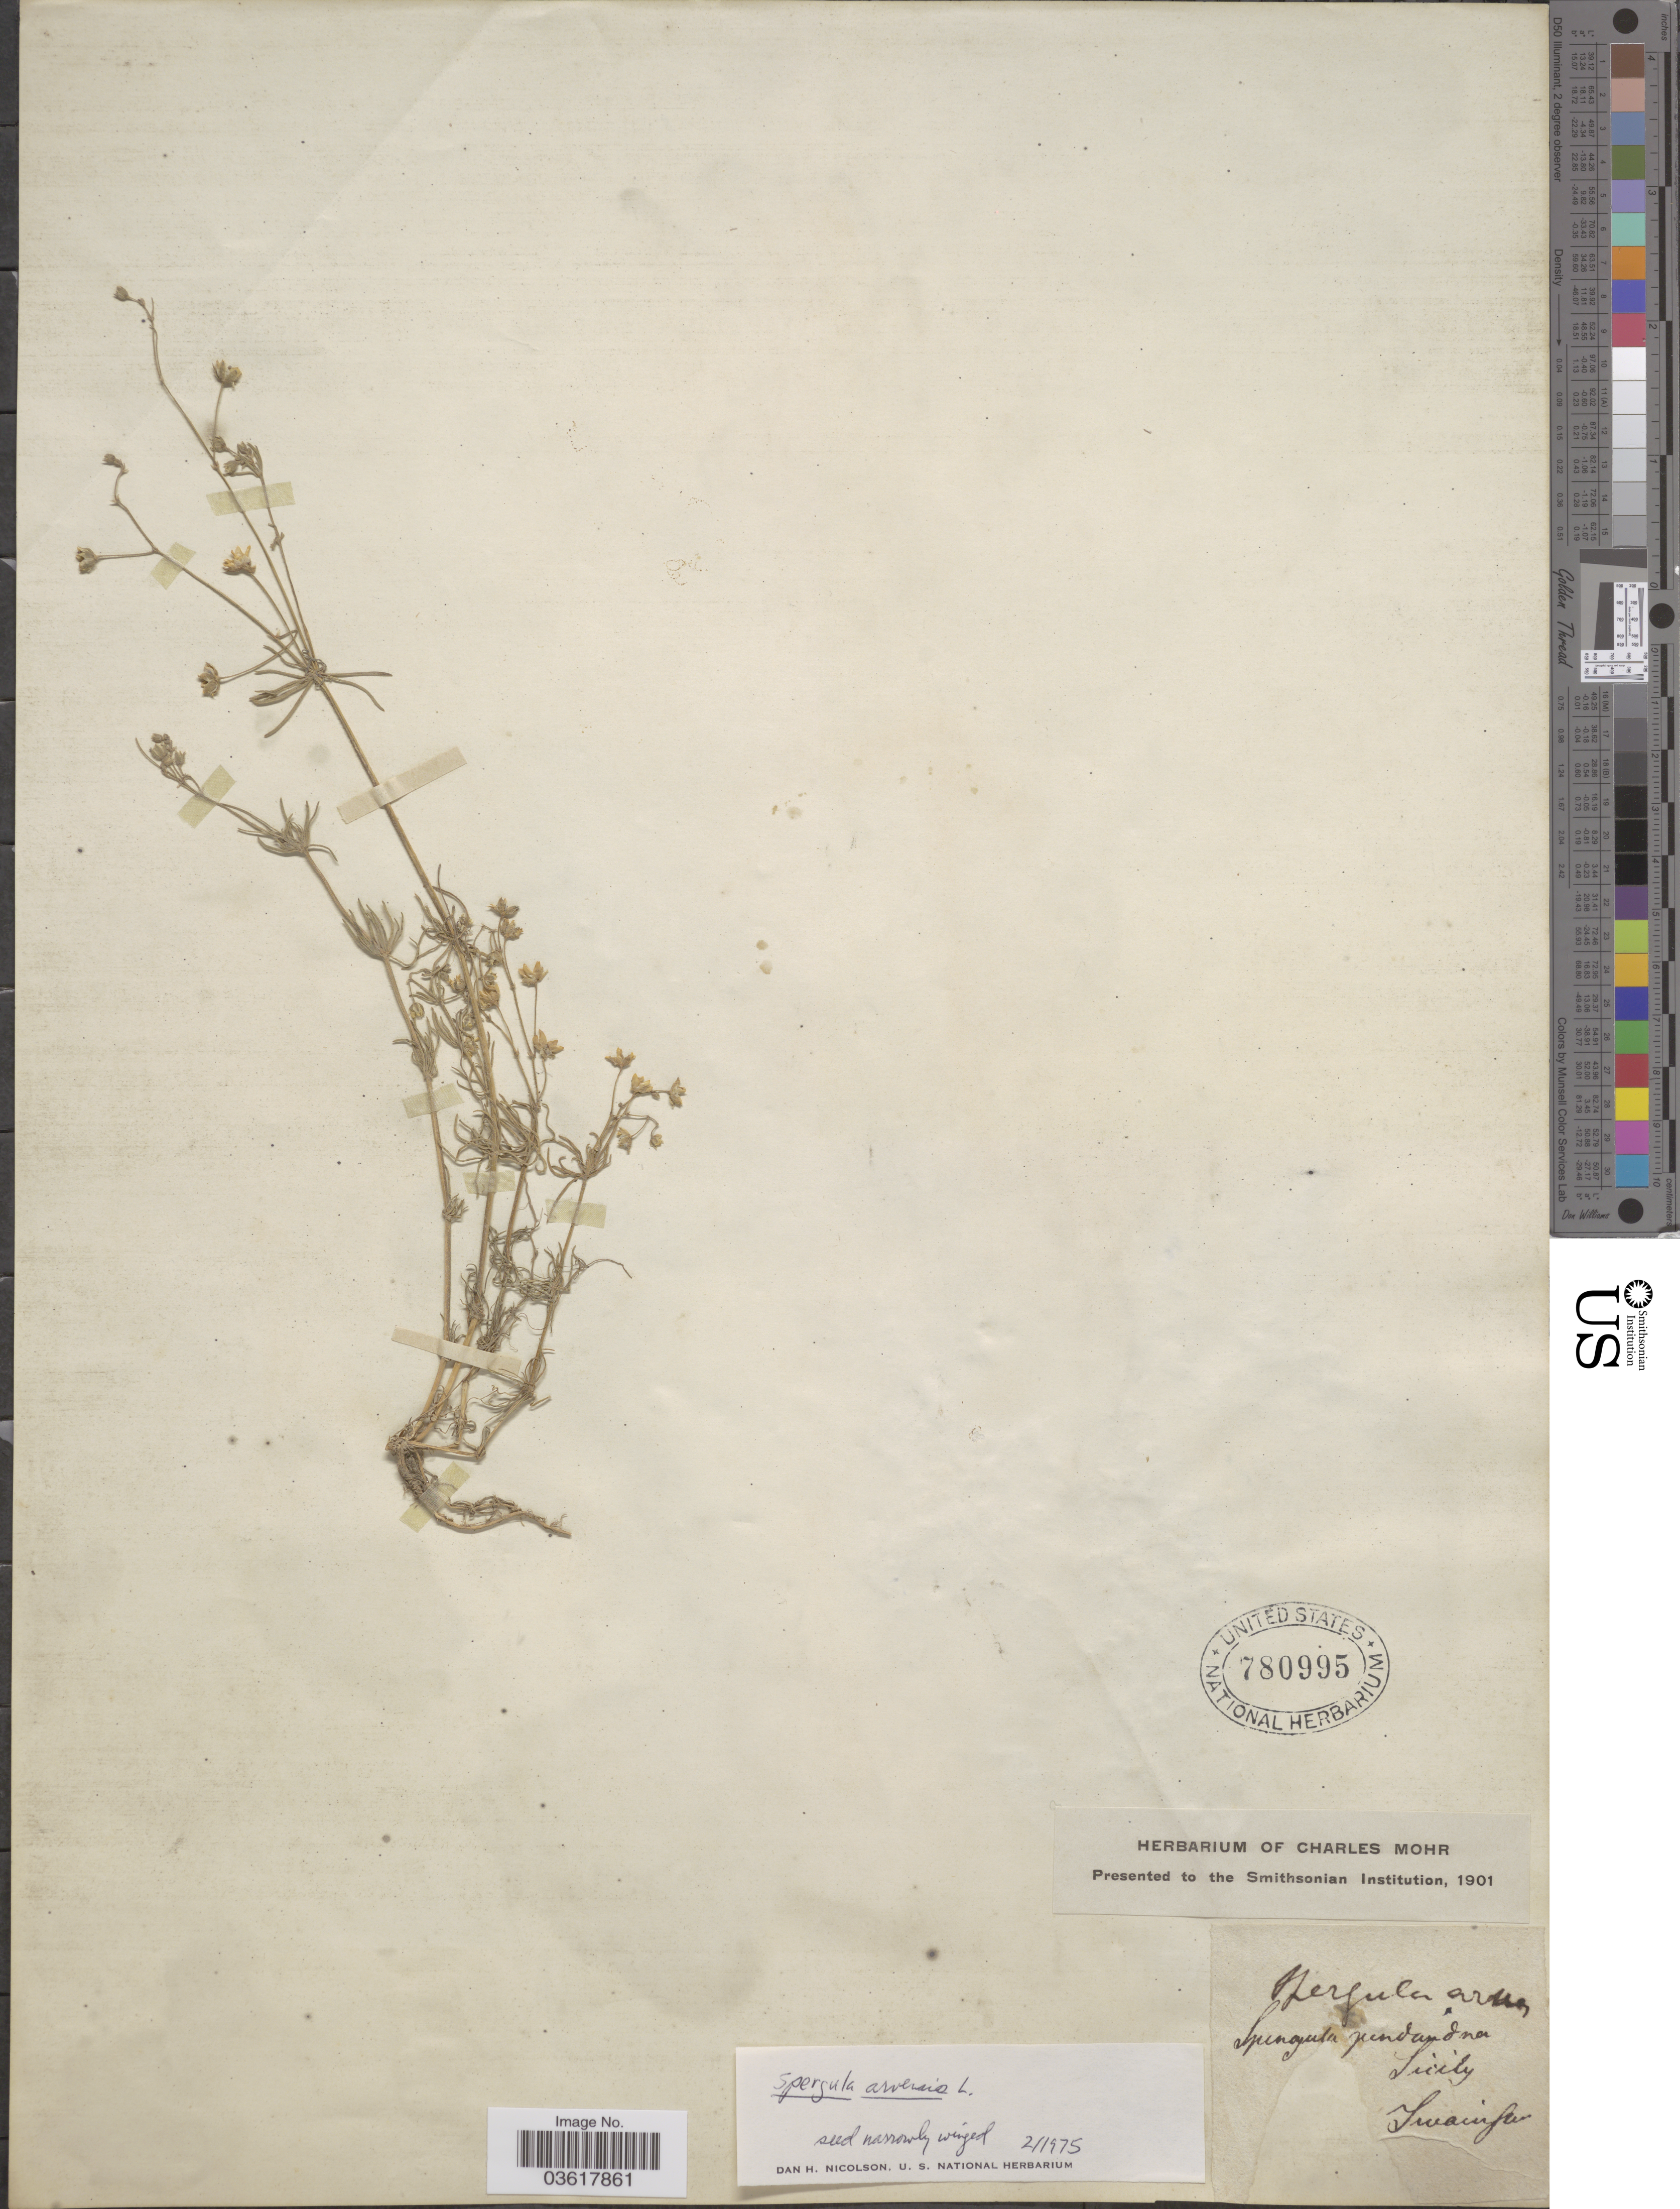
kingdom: Plantae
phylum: Tracheophyta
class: Magnoliopsida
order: Caryophyllales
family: Caryophyllaceae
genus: Spergula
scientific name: Spergula arvensis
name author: L.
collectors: Swainson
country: Italy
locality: Sicily.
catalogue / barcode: US 780995